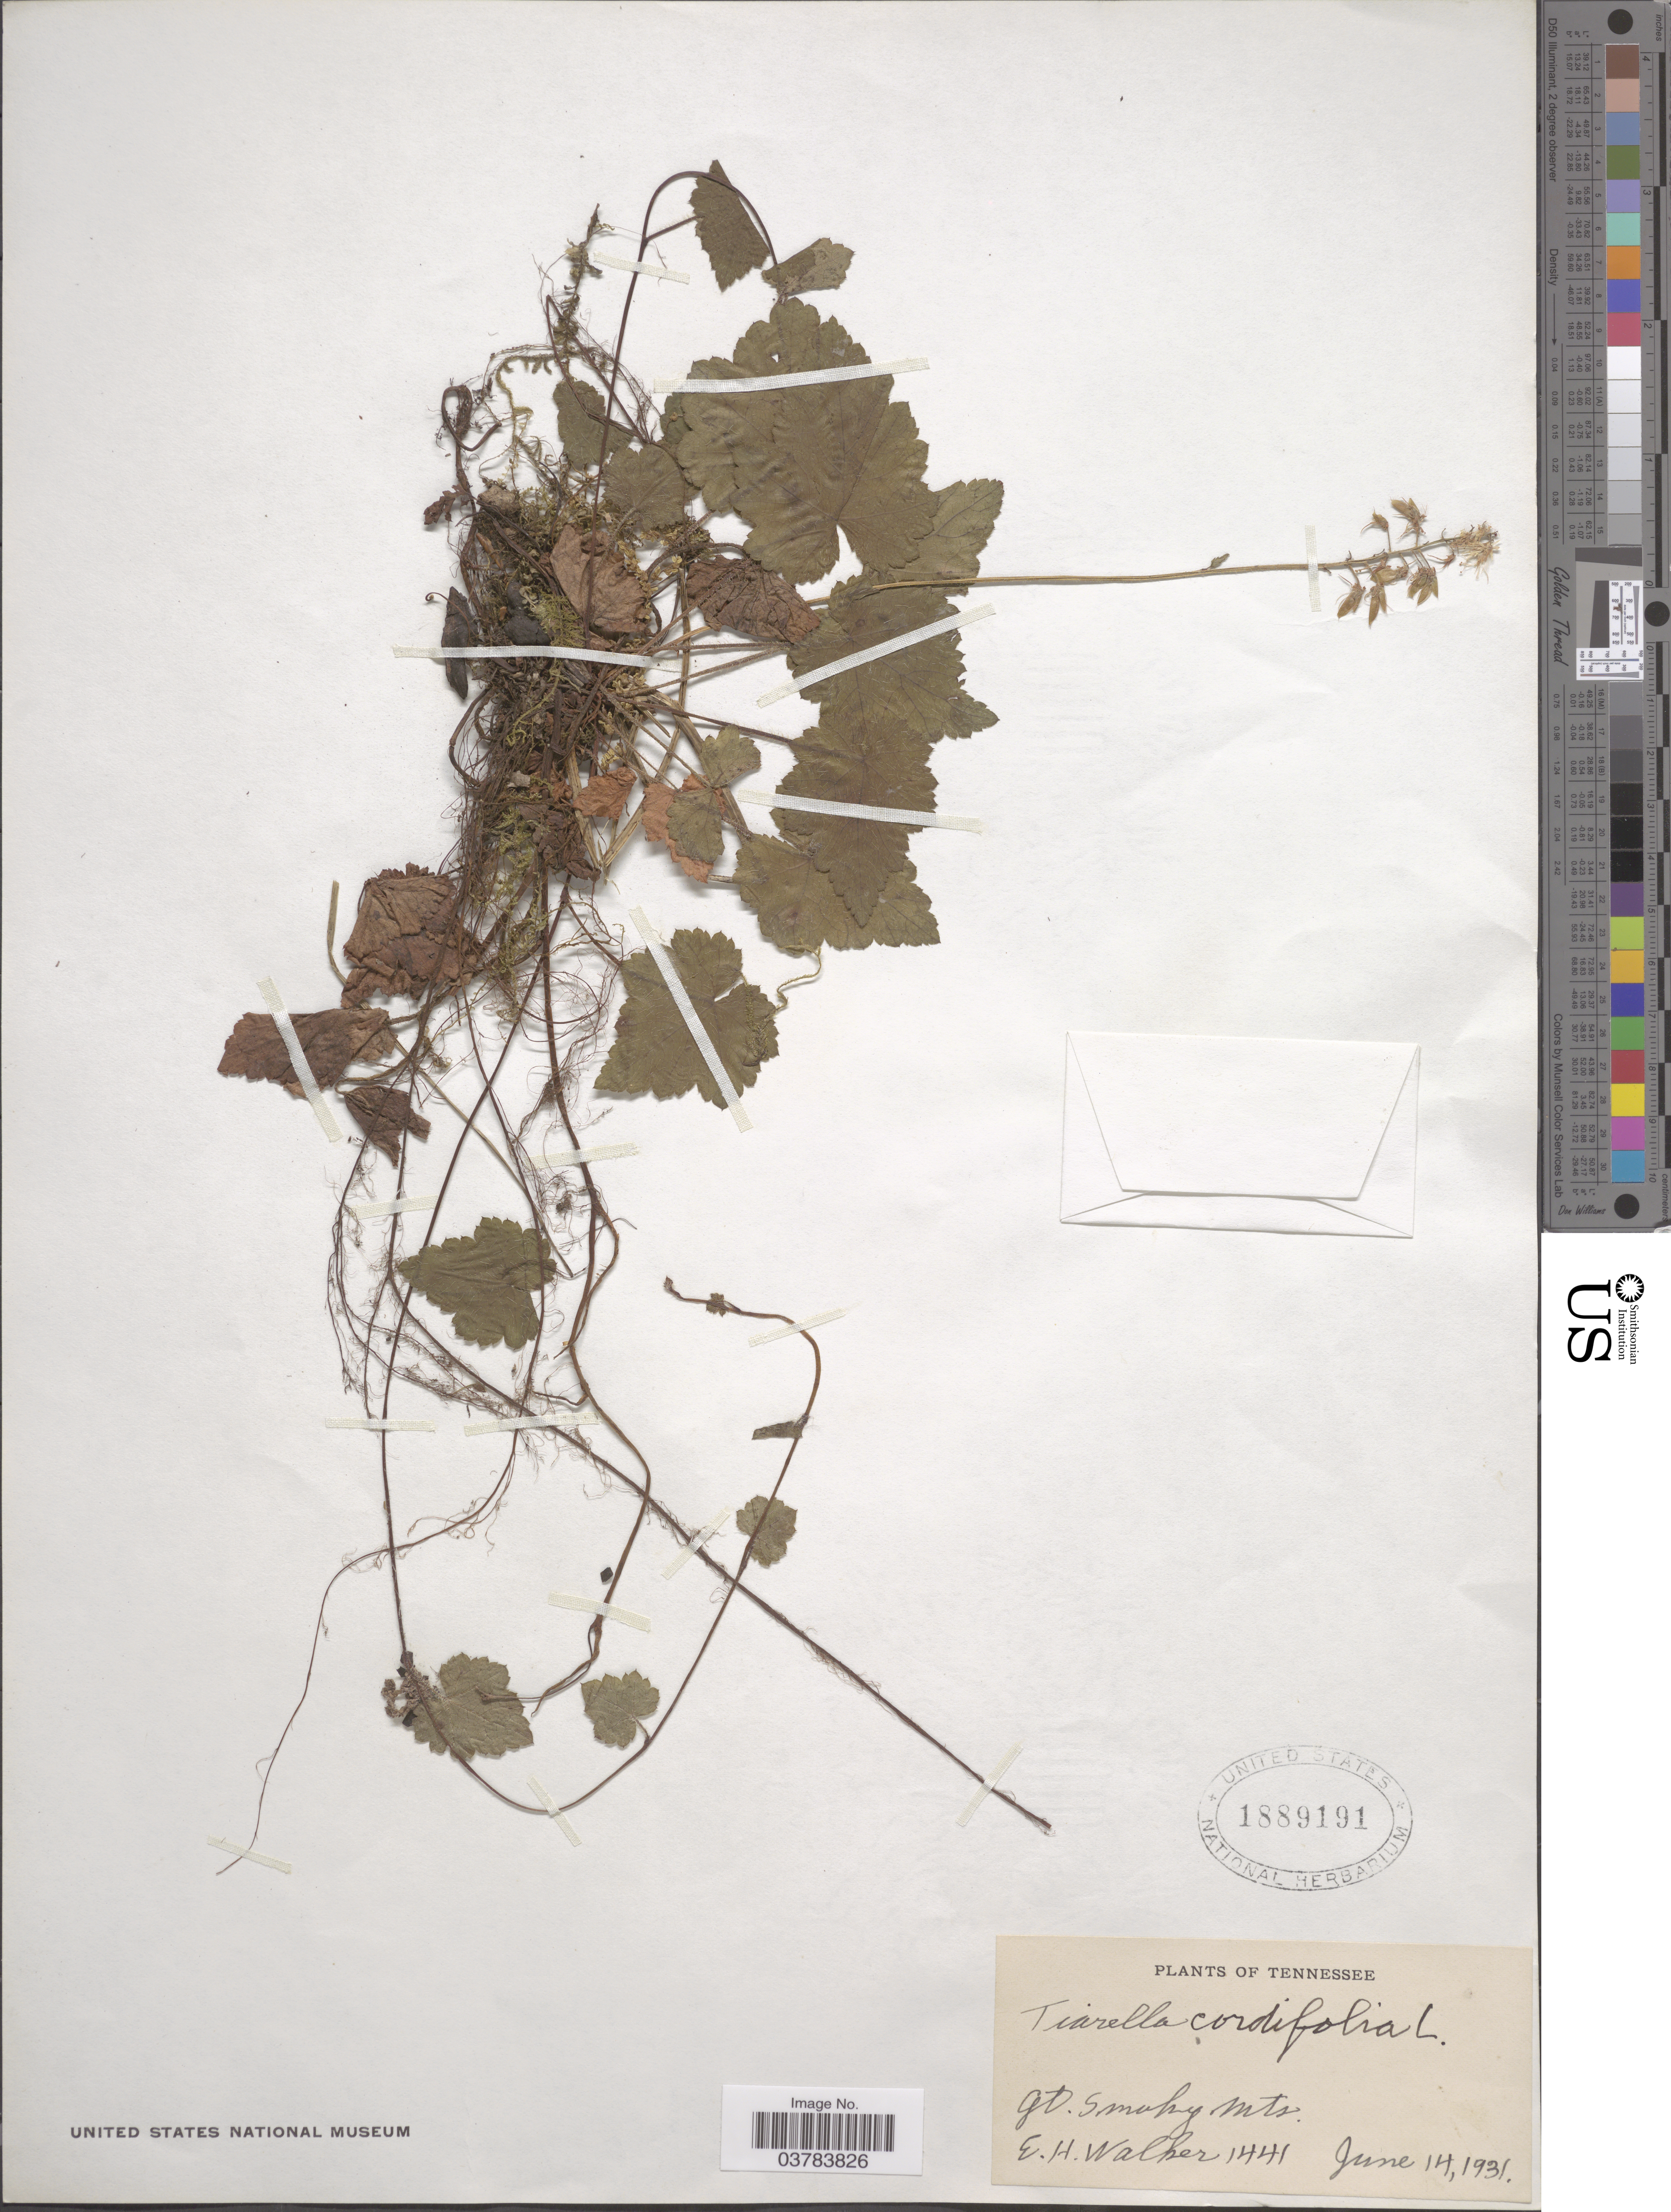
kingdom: Plantae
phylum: Tracheophyta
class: Magnoliopsida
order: Saxifragales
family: Saxifragaceae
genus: Tiarella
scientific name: Tiarella cordifolia var. typica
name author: Lakela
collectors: E. H. Walker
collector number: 1441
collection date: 1931-06-14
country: United States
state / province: Tennessee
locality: Gt. Smoky Mts.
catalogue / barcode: US 1889191